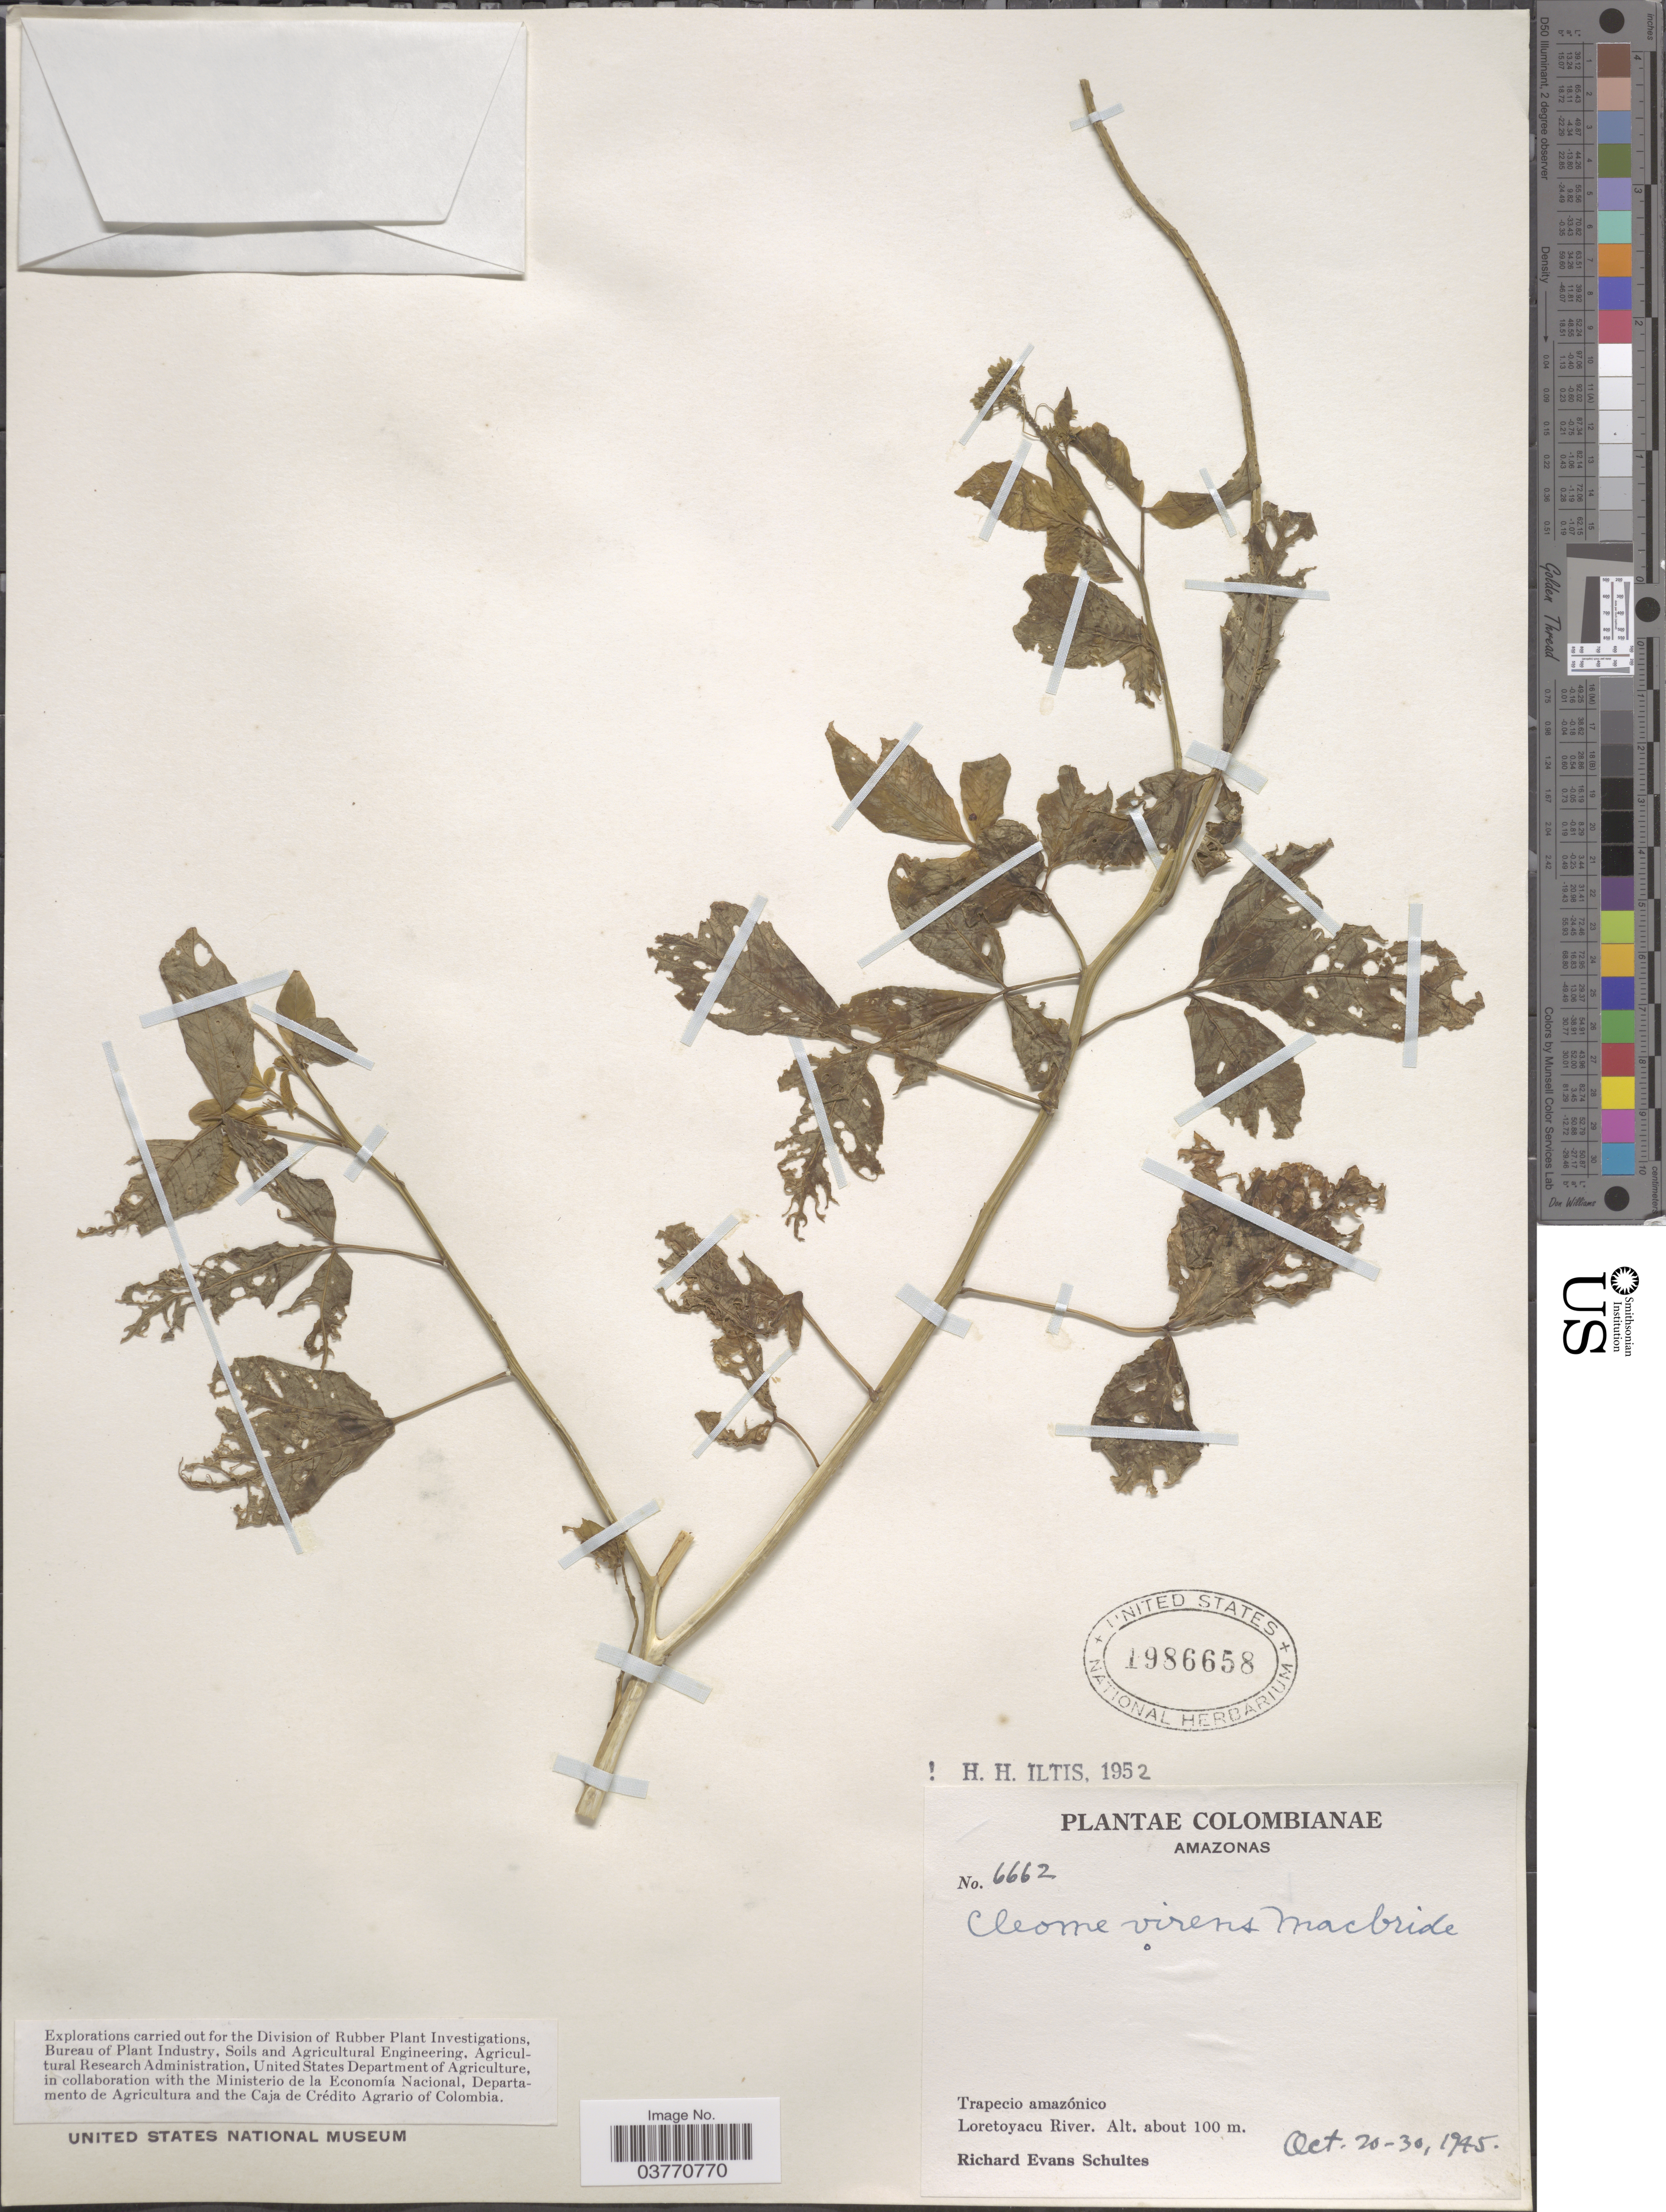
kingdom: Plantae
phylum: Tracheophyta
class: Magnoliopsida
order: Brassicales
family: Cleomaceae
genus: Tarenaya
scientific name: Tarenaya virens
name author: (J.F. Macbr.) Soares Neto & Roalson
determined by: Strong, M. T., (US), Smithsonian Institution - National Museum of Natural History (UNITED STATES)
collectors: R. E. Schultes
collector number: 6662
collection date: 1945-10-20/1945-10-30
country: Colombia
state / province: Amazônas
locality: Trapecio amazónico. Loretoyacu River.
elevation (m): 100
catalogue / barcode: US 1986658